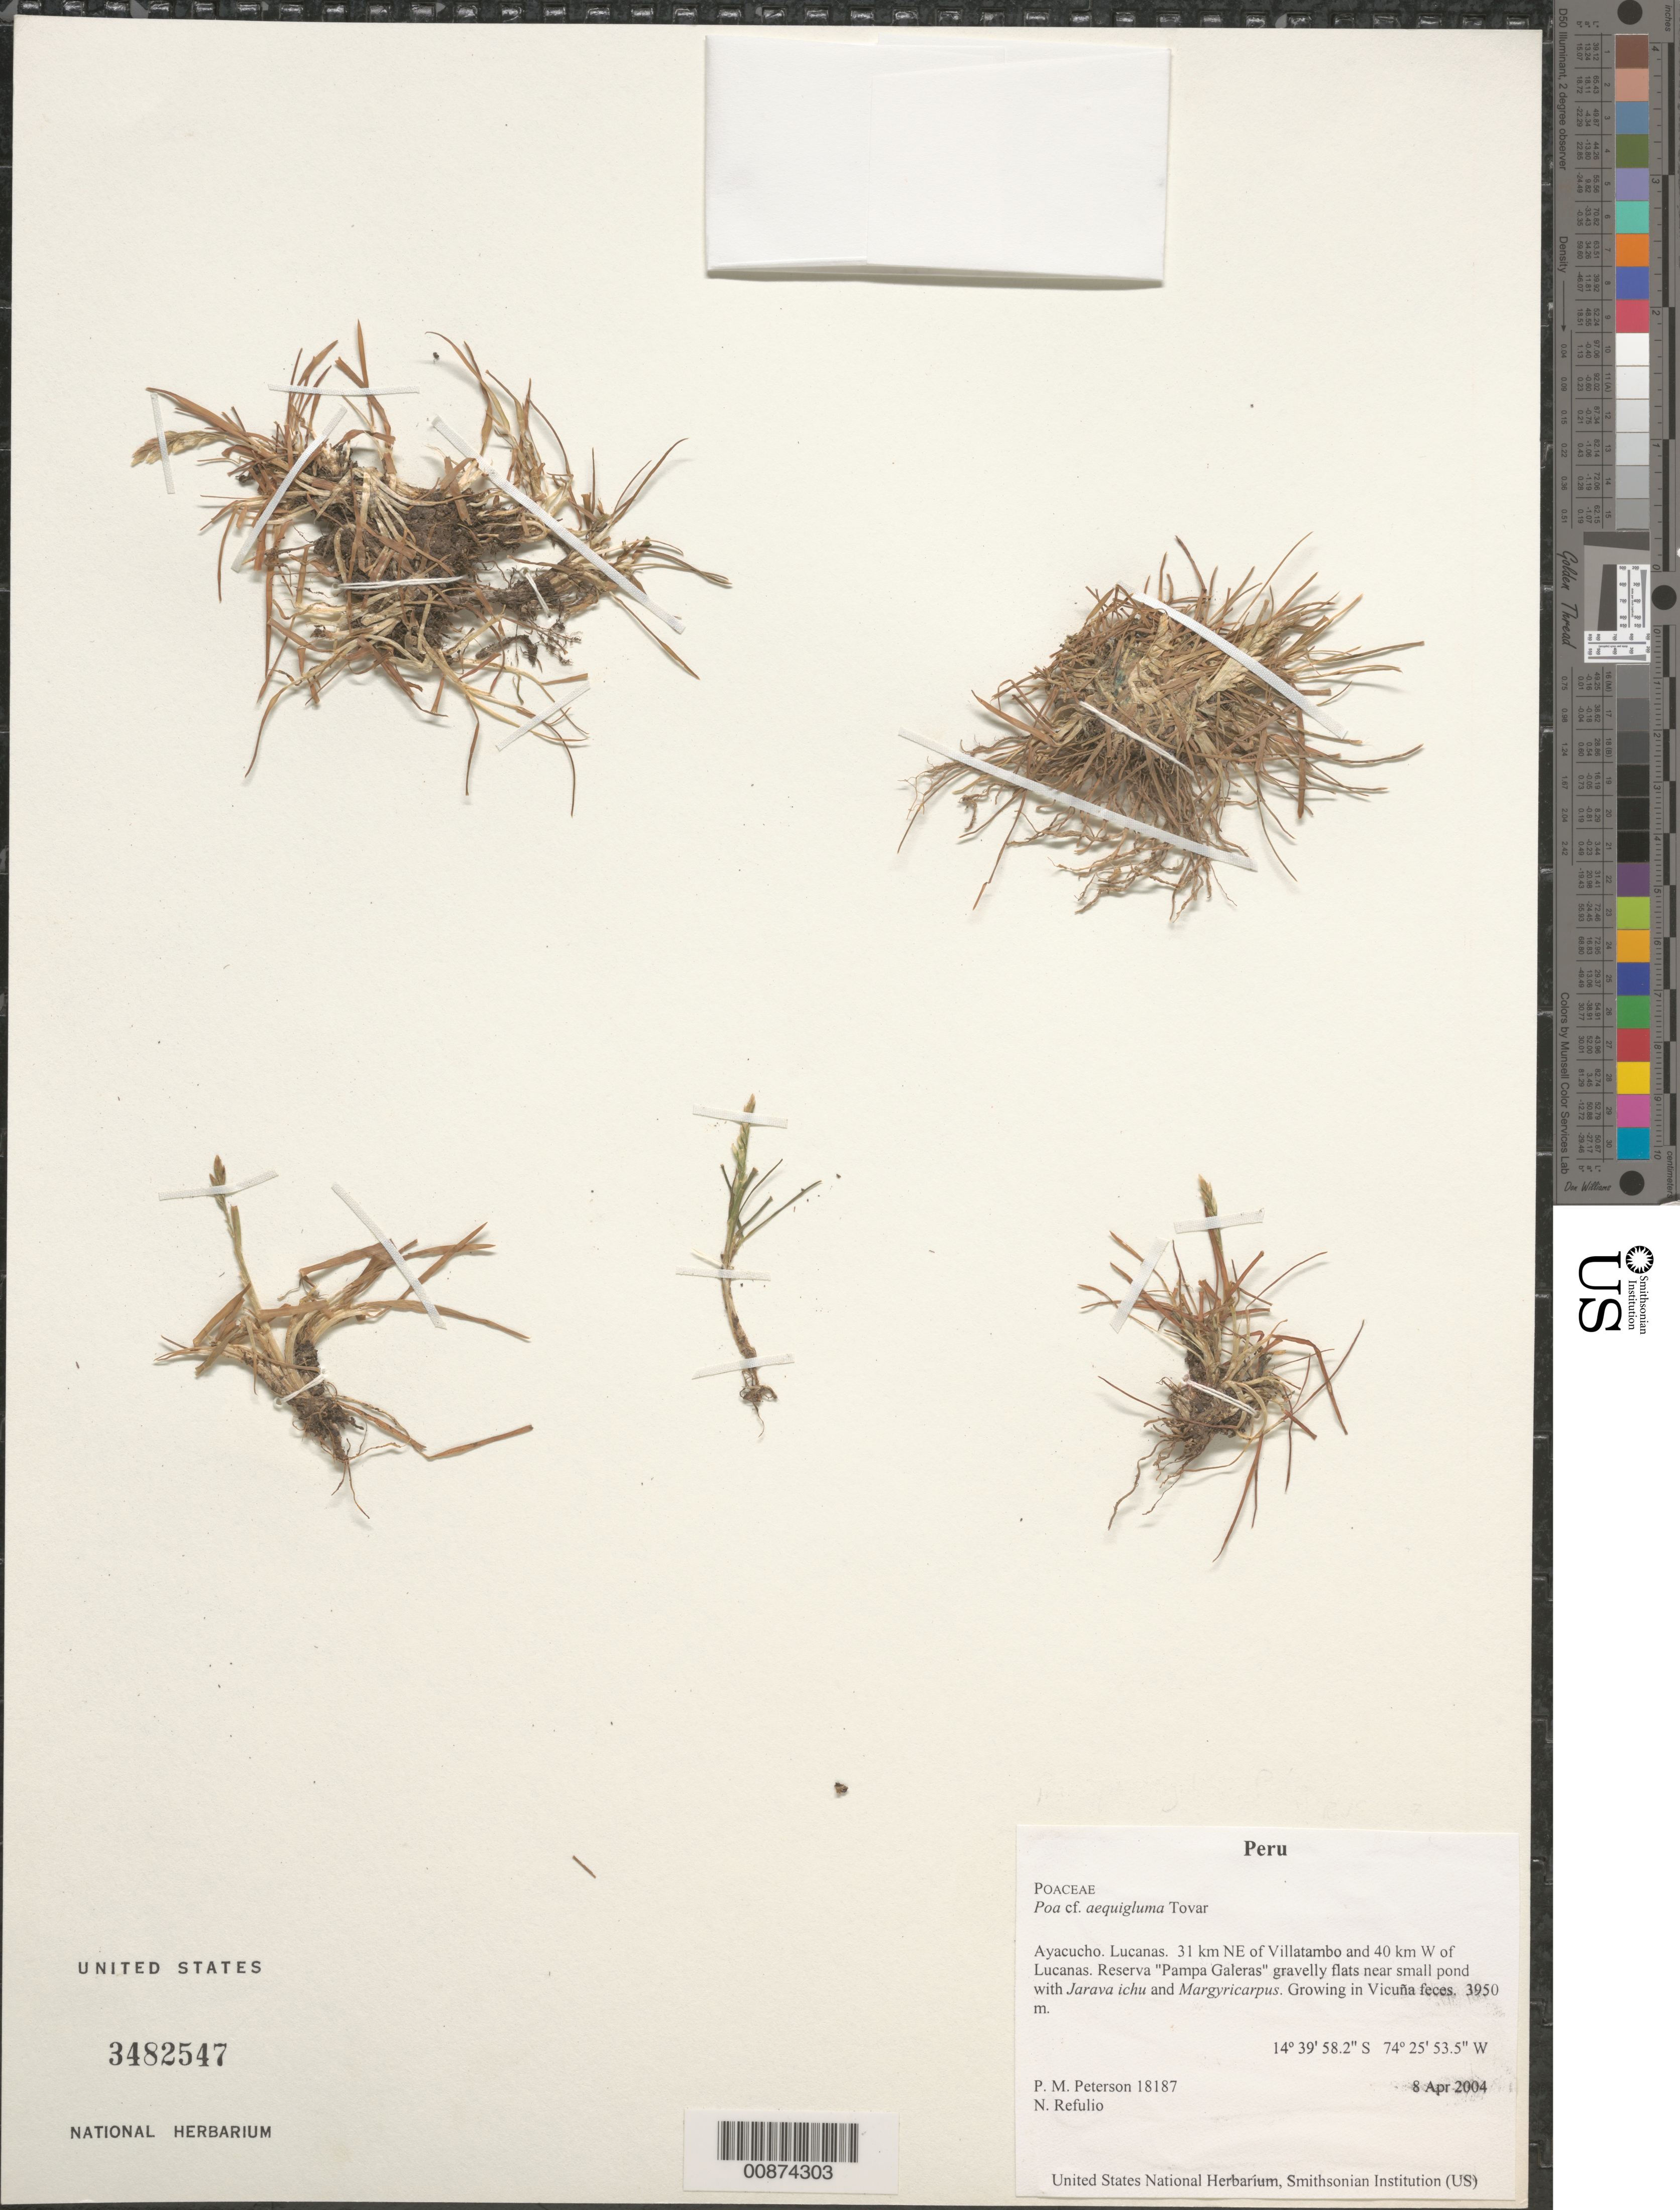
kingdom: Plantae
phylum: Tracheophyta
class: Liliopsida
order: Poales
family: Poaceae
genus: Poa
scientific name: Poa aequigluma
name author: Tovar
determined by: Soreng, Robert J., Research Associate (BOT), Smithsonian Institution - National Museum of Natural History (UNITED STATES)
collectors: P. M. Peterson & N. Refulio-Rodríguez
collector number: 18187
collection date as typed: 08 Apr 2004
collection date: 2004-04-08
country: Peru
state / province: Ayacucho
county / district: Lucanas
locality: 31 km NE of Villatambo and 40 km W of Lucanas. Reserva "Pampa Galeras" gravelly flats near small pond with Jarava ichu and Margyricarpus. Growing in Vicuña feces.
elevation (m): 3950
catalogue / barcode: US 3482547